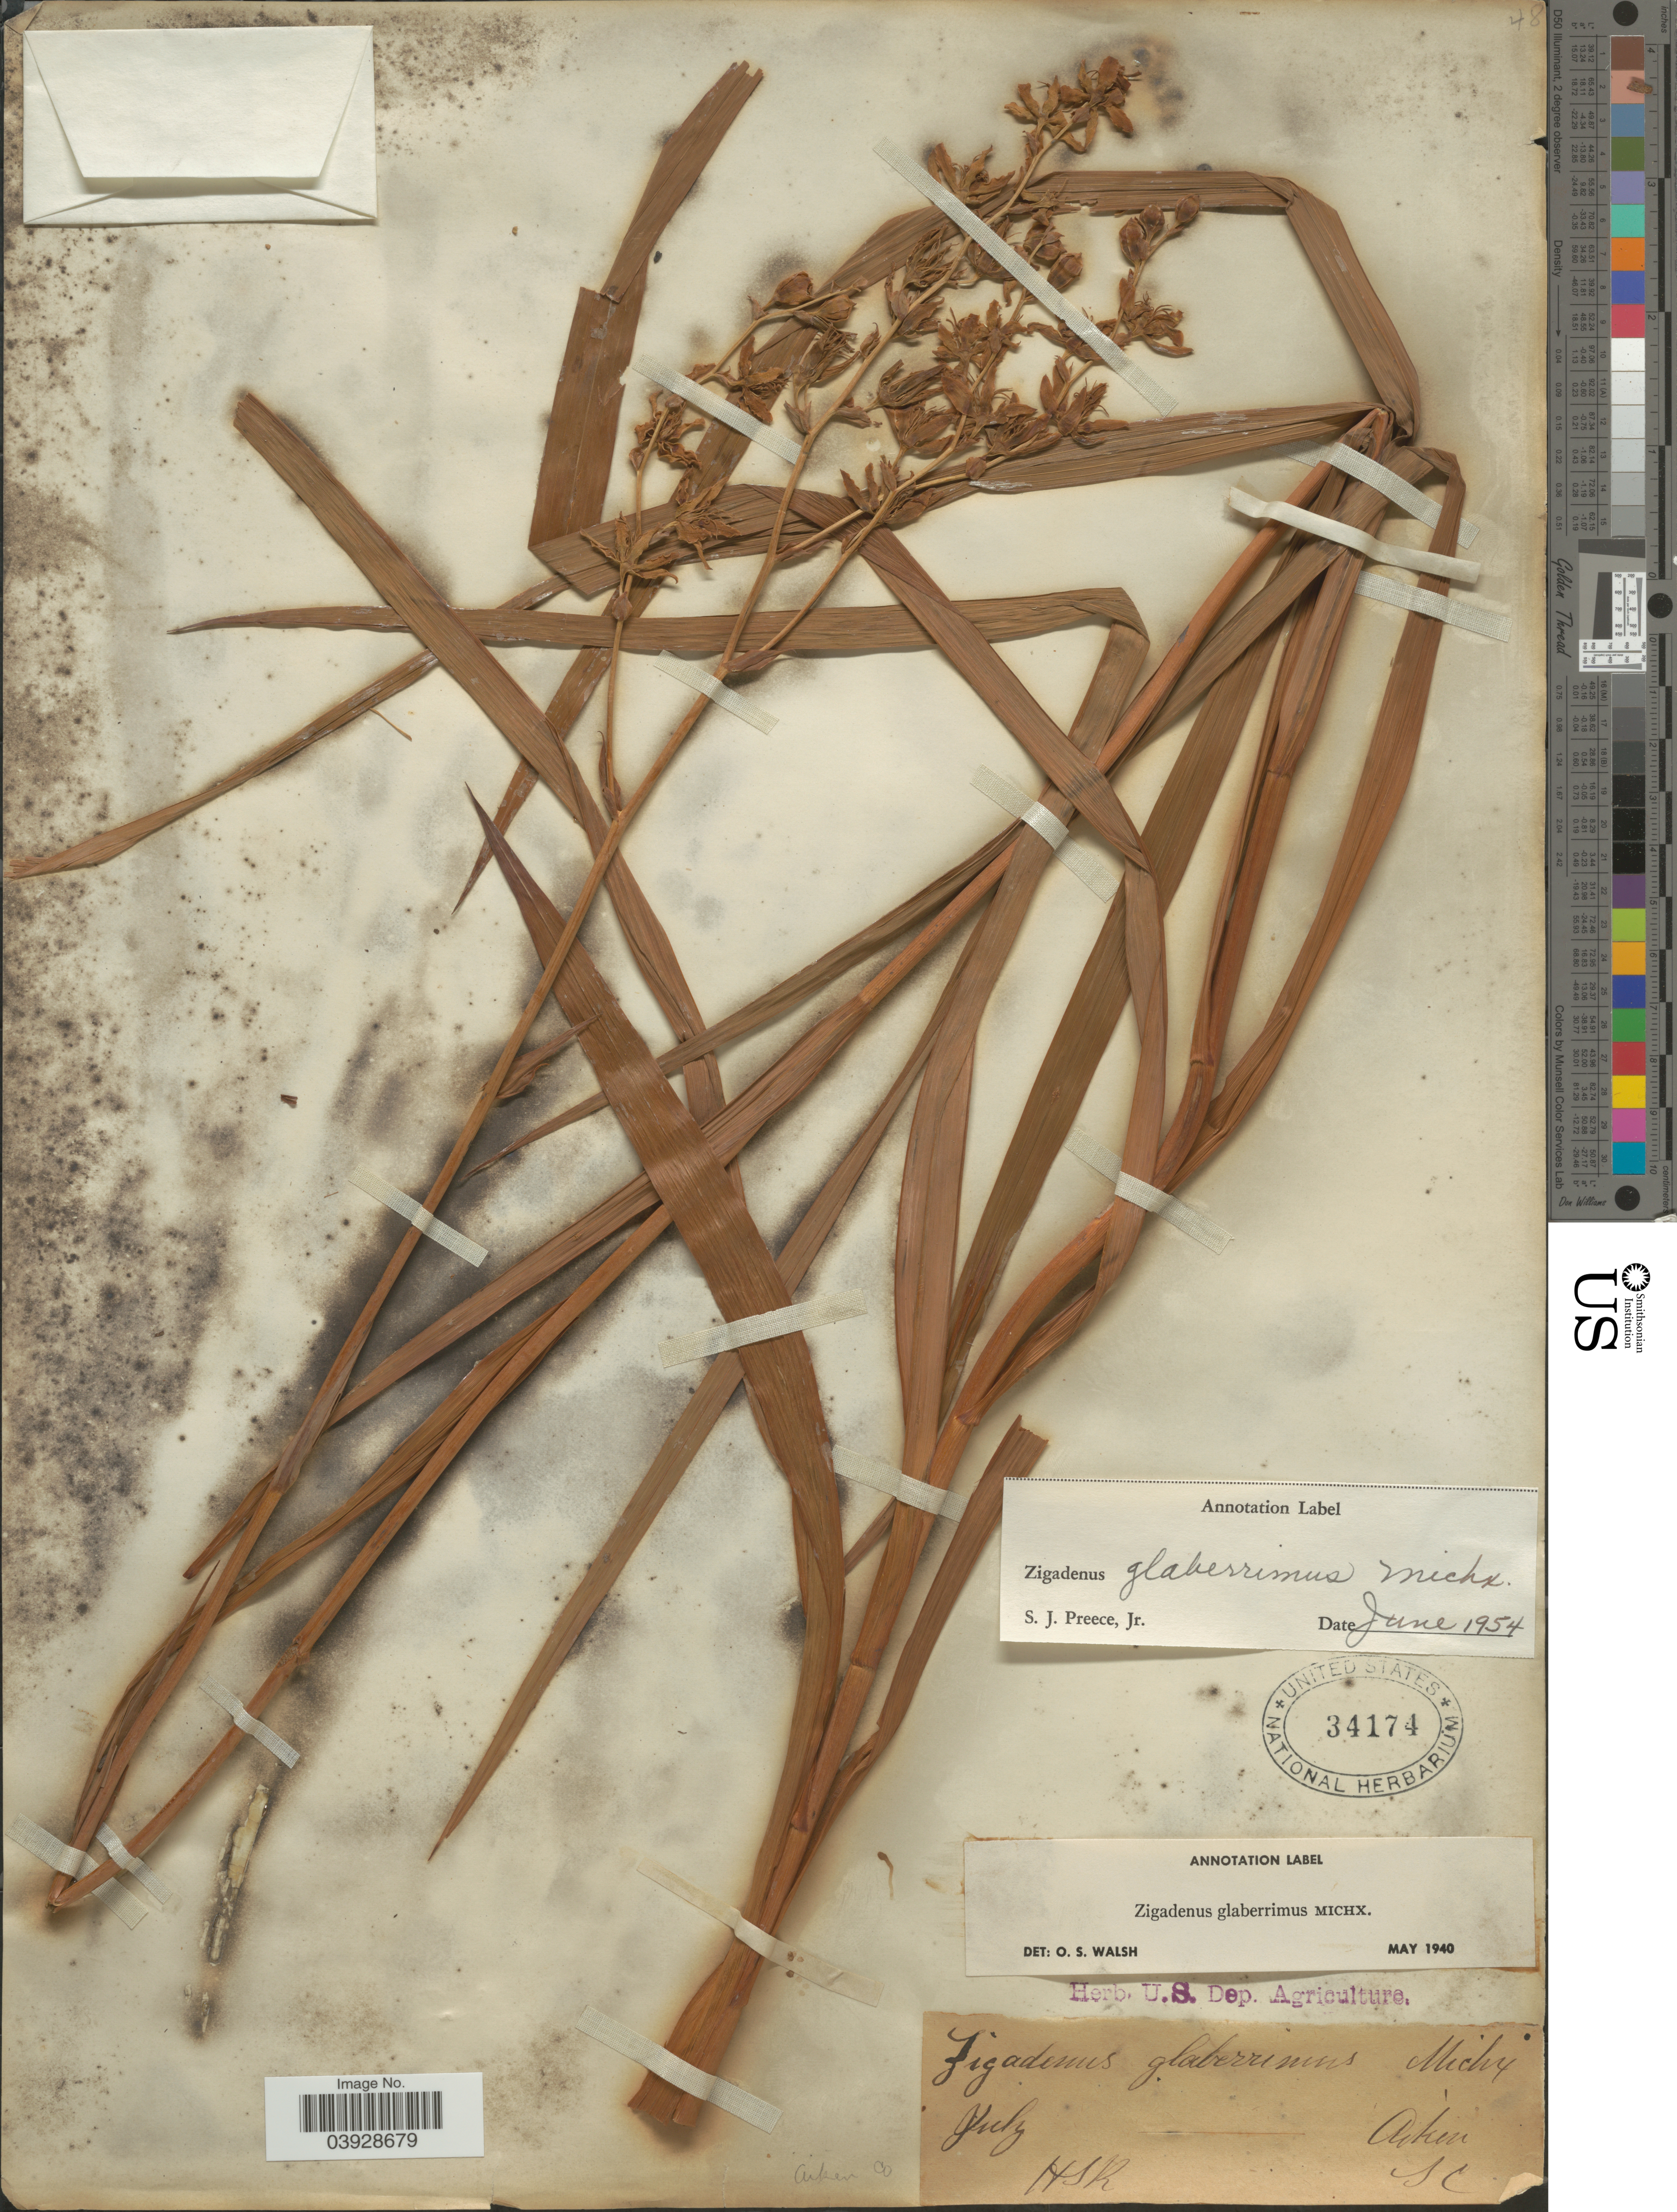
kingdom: Plantae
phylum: Tracheophyta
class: Liliopsida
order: Liliales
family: Melanthiaceae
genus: Zigadenus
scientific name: Zigadenus glaberrimus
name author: Michx.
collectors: H. S. R.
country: United States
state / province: South Carolina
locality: Aiken. Aiken Co.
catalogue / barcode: US 34174